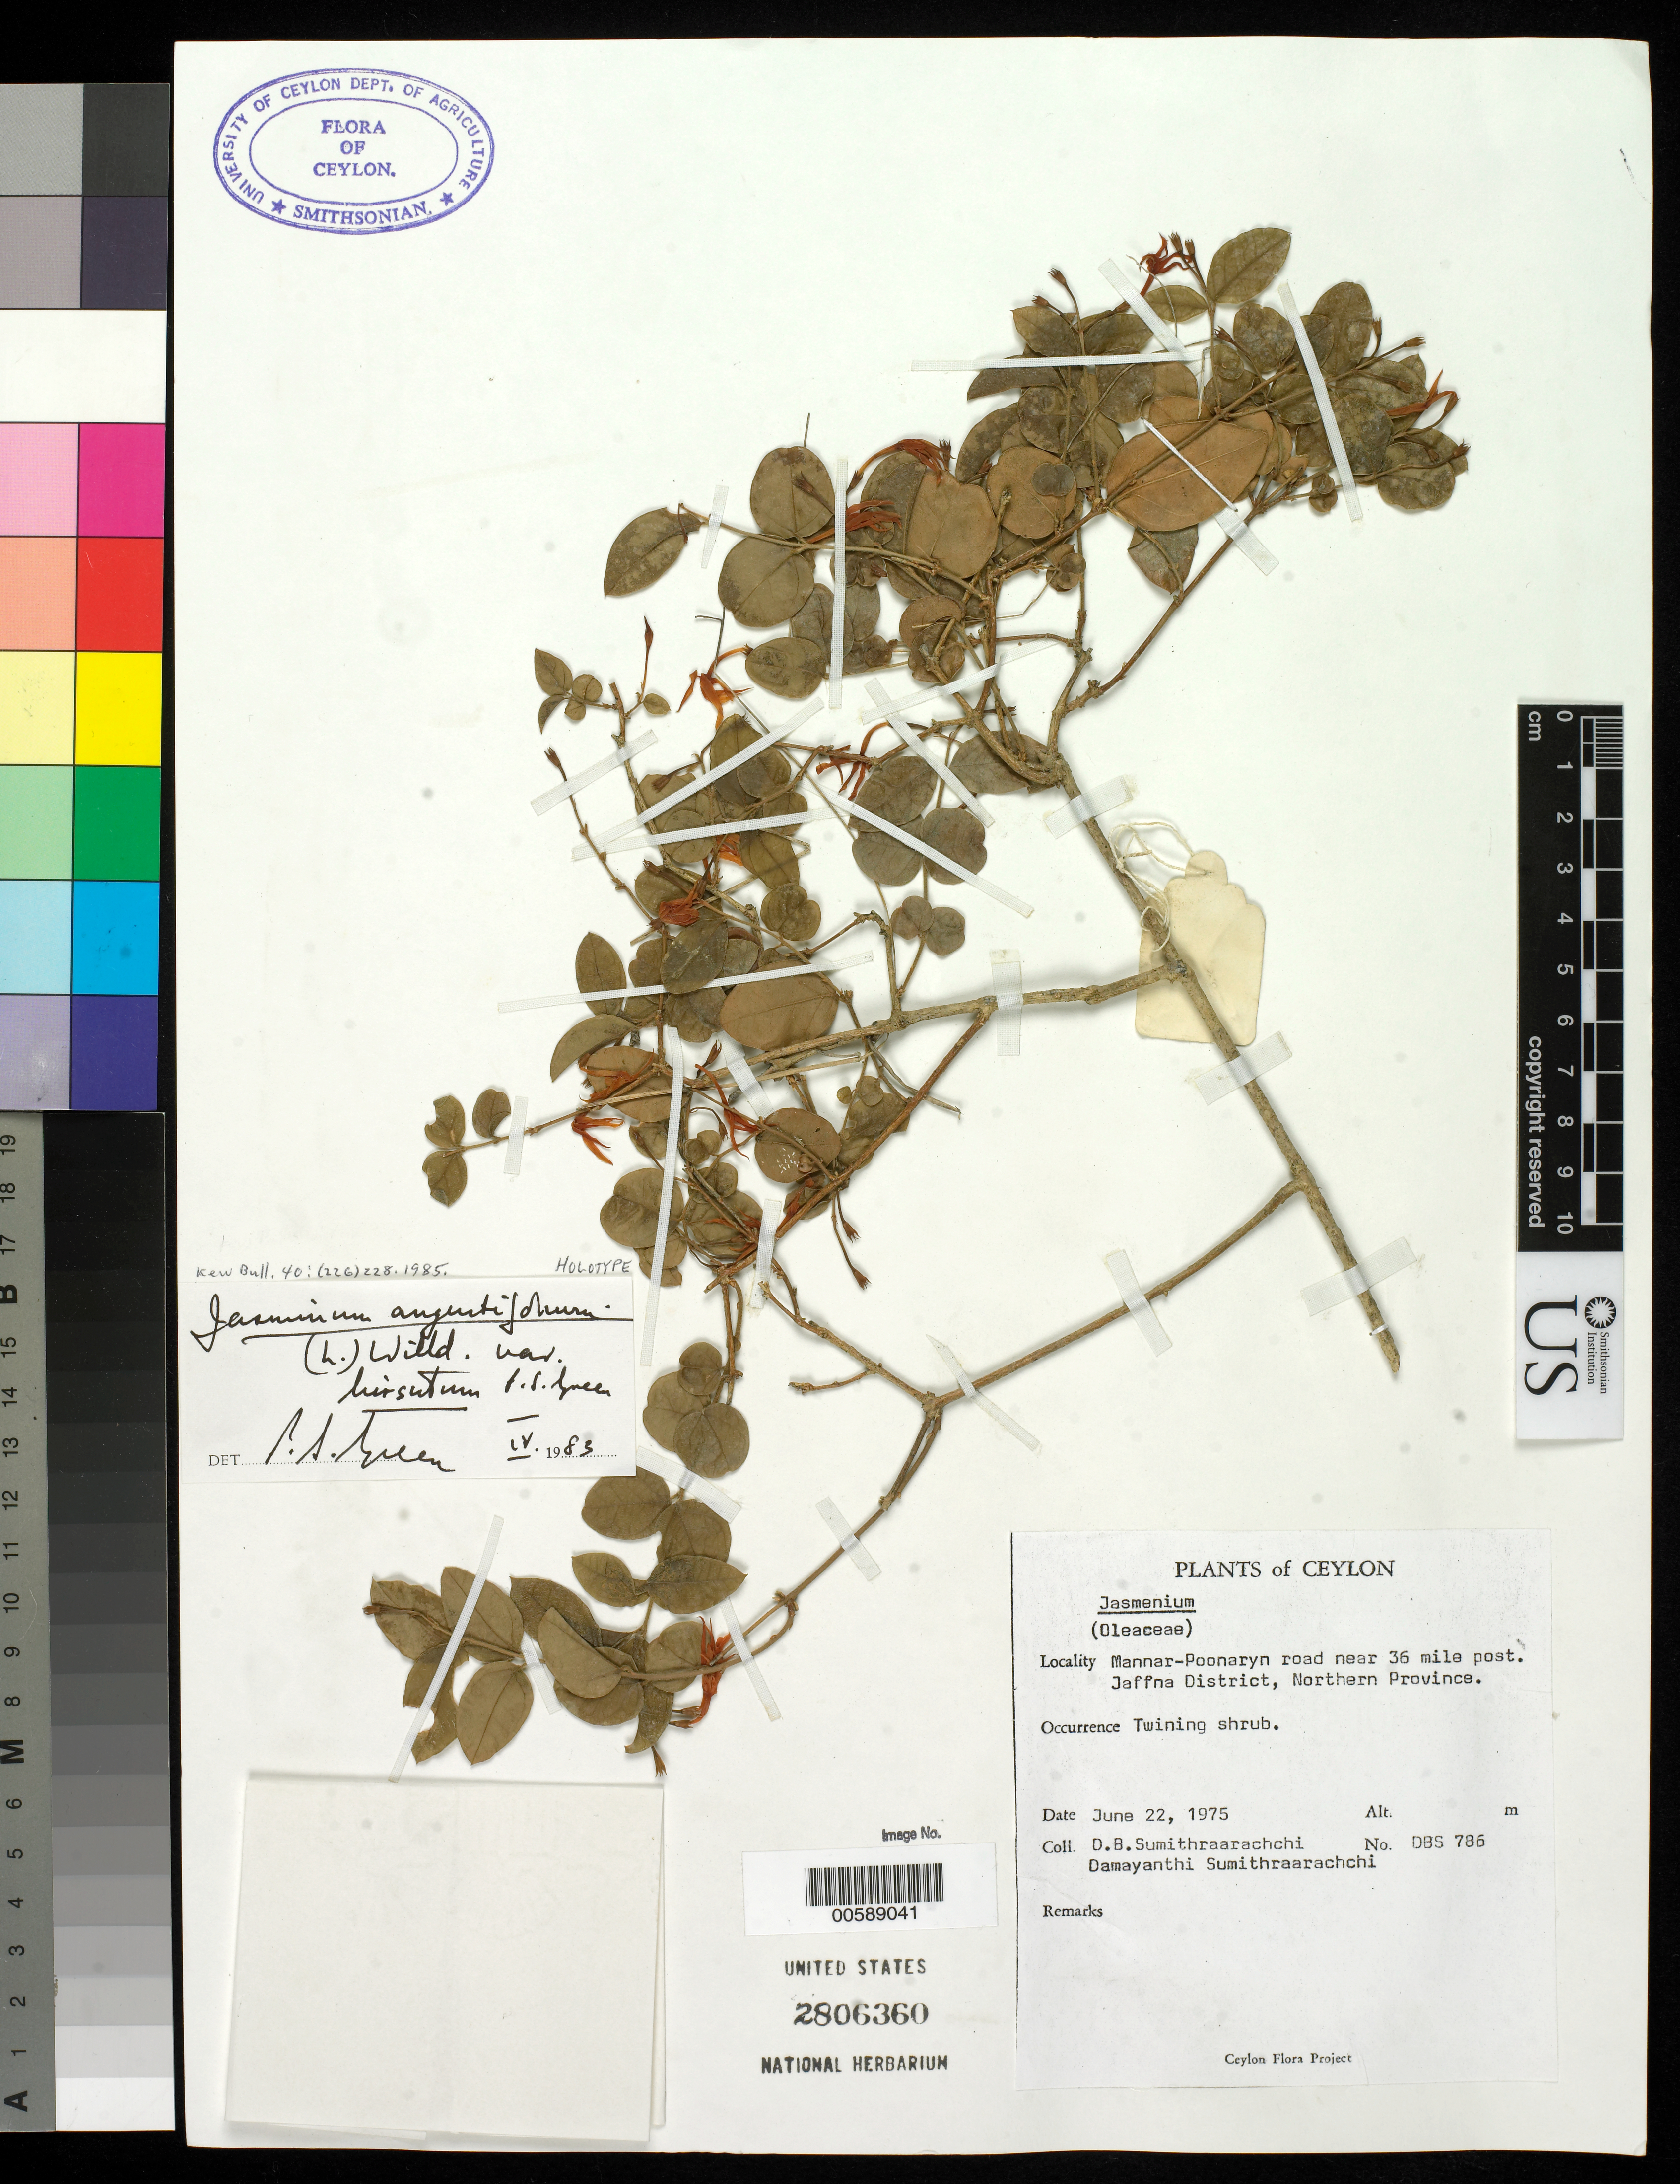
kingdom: Plantae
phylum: Tracheophyta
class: Magnoliopsida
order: Lamiales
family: Oleaceae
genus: Jasminum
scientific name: Jasminum angustifolium var. hirsutum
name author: P.S. Green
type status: Holotype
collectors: D. B. Sumithraarachchi & D. B. Sumithraarachchi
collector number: DBS 786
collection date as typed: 22 Jun 1975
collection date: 1975-06-22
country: Sri Lanka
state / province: Northern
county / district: Jaffna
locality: Mannar-Poonaryn Road near 36 mi post.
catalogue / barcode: US 2806360